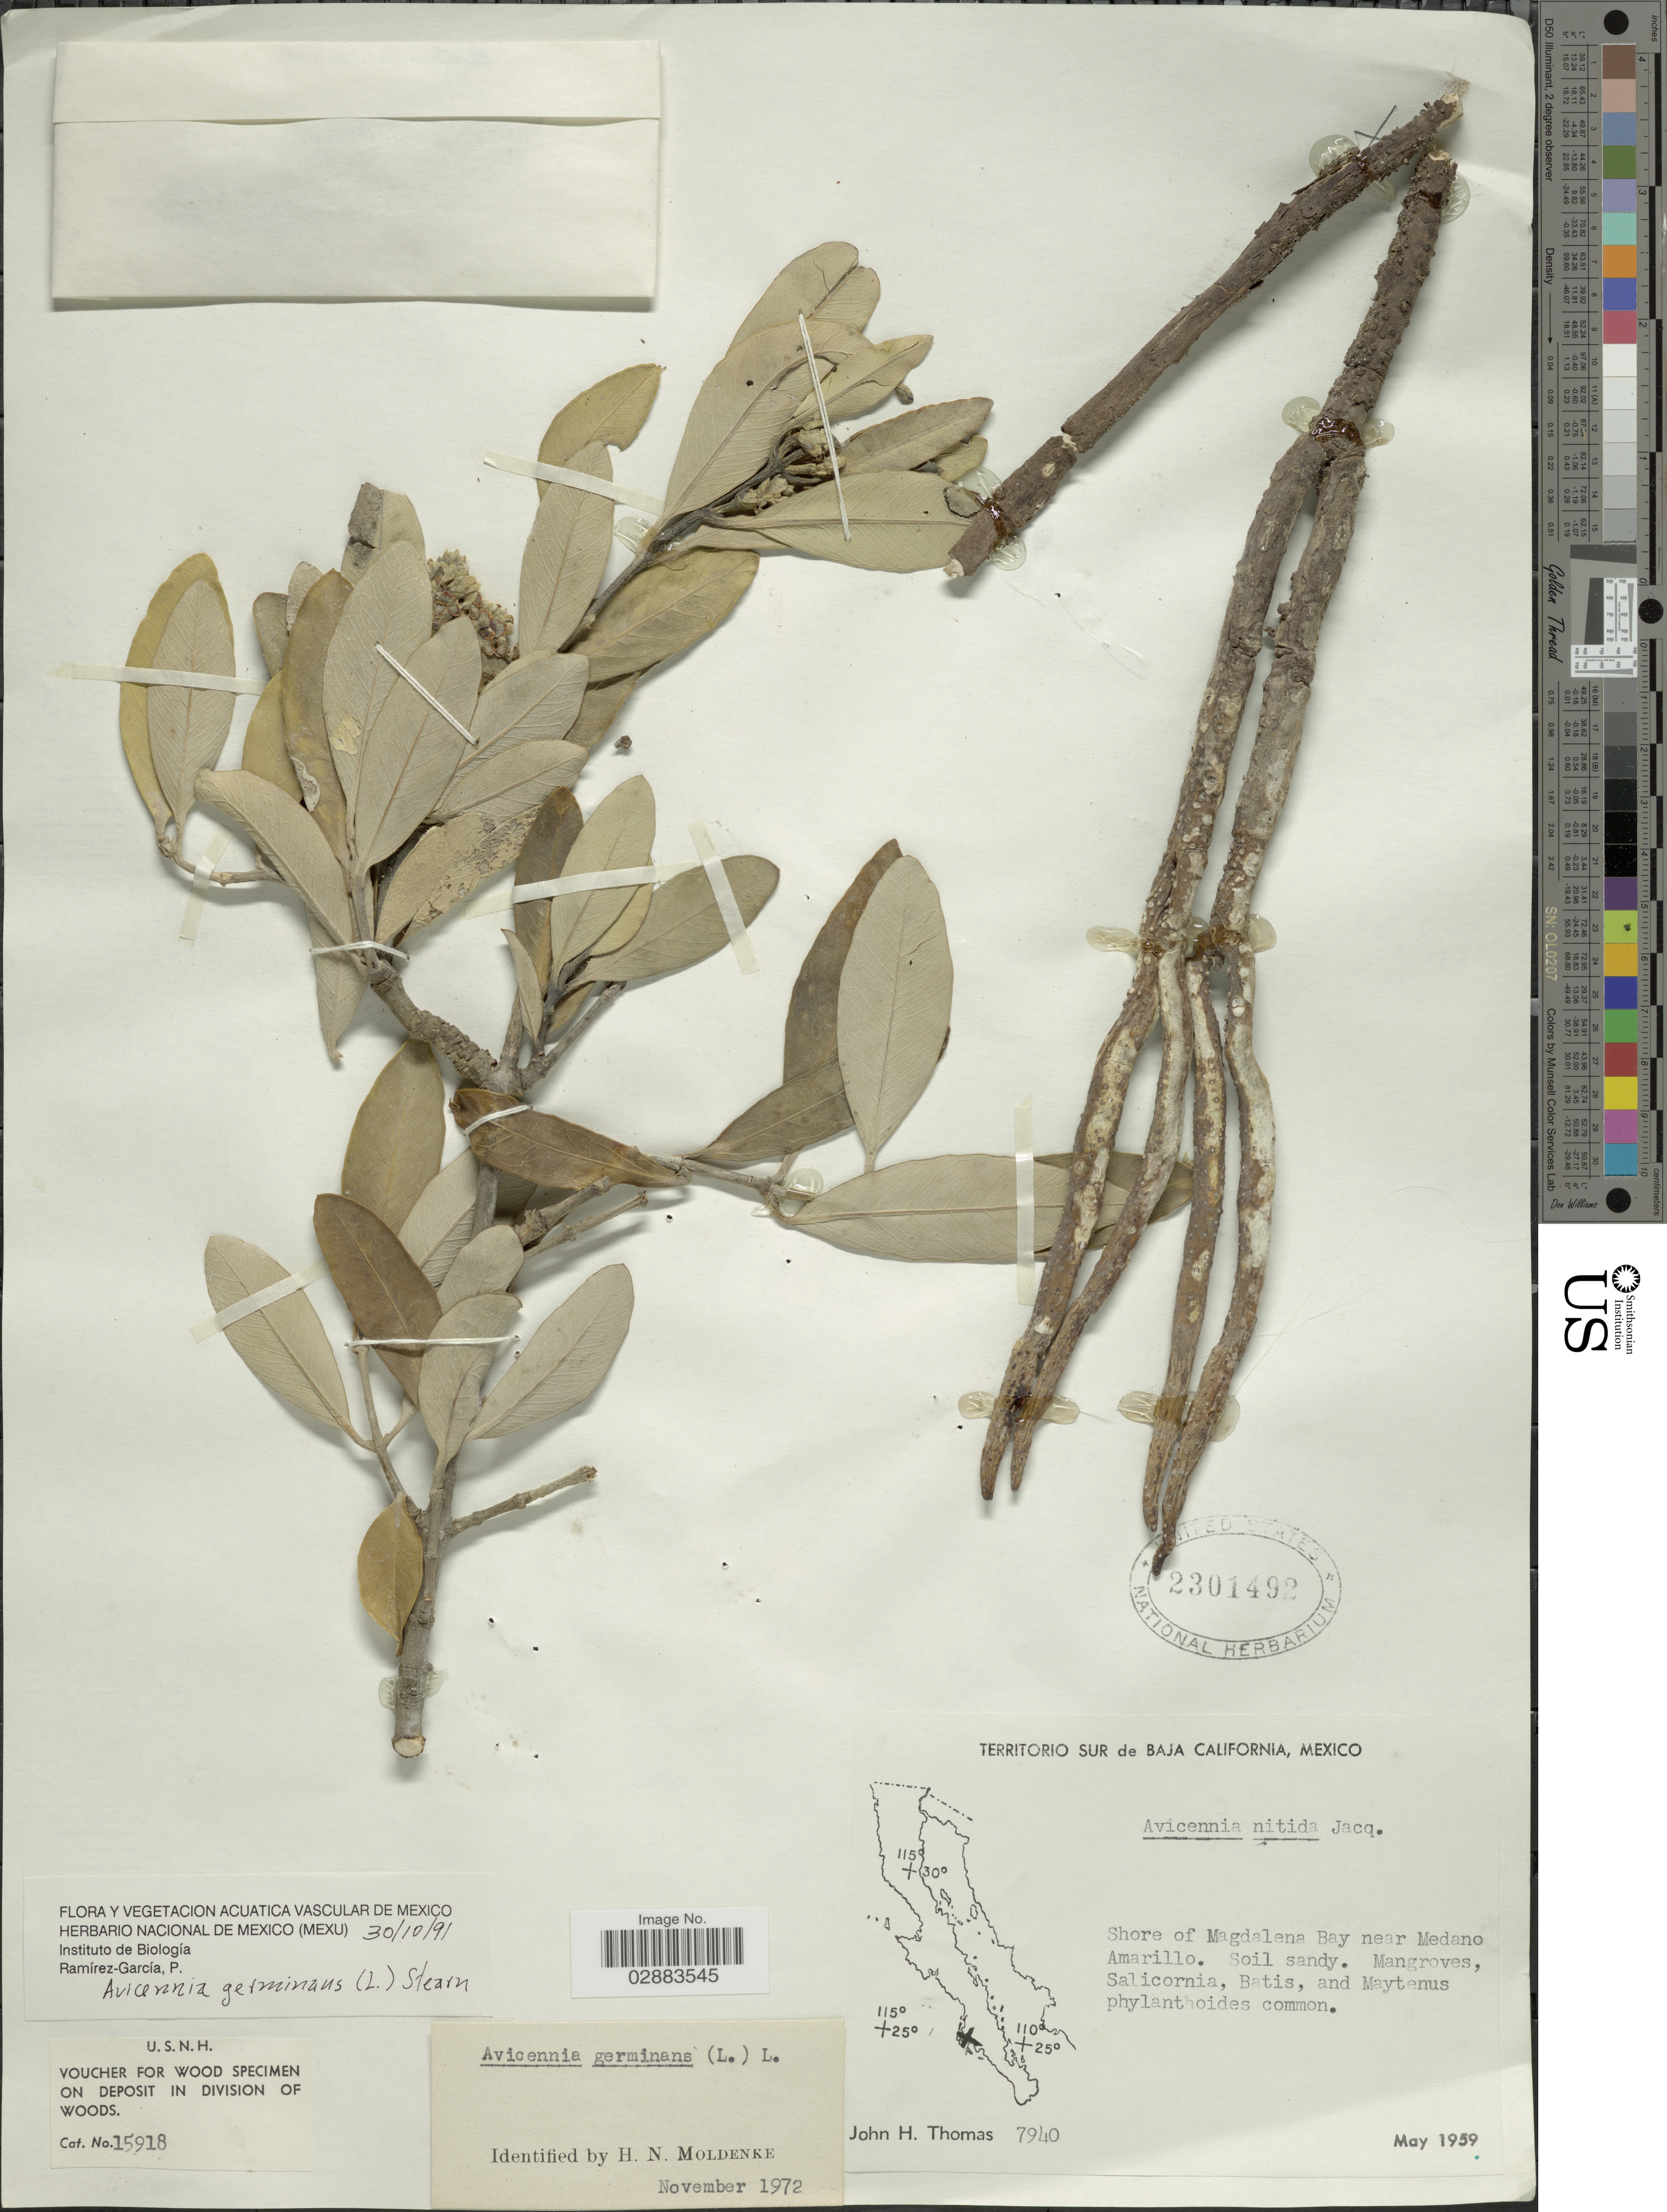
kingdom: Plantae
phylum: Tracheophyta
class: Magnoliopsida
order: Lamiales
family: Acanthaceae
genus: Avicennia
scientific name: Avicennia germinans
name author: (L.) L.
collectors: J. H. Thomas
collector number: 7940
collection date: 1959-05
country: Mexico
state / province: Baja California Sur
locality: Shore of Magdalena Bay near Medano Amarillo.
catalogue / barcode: US 2301492